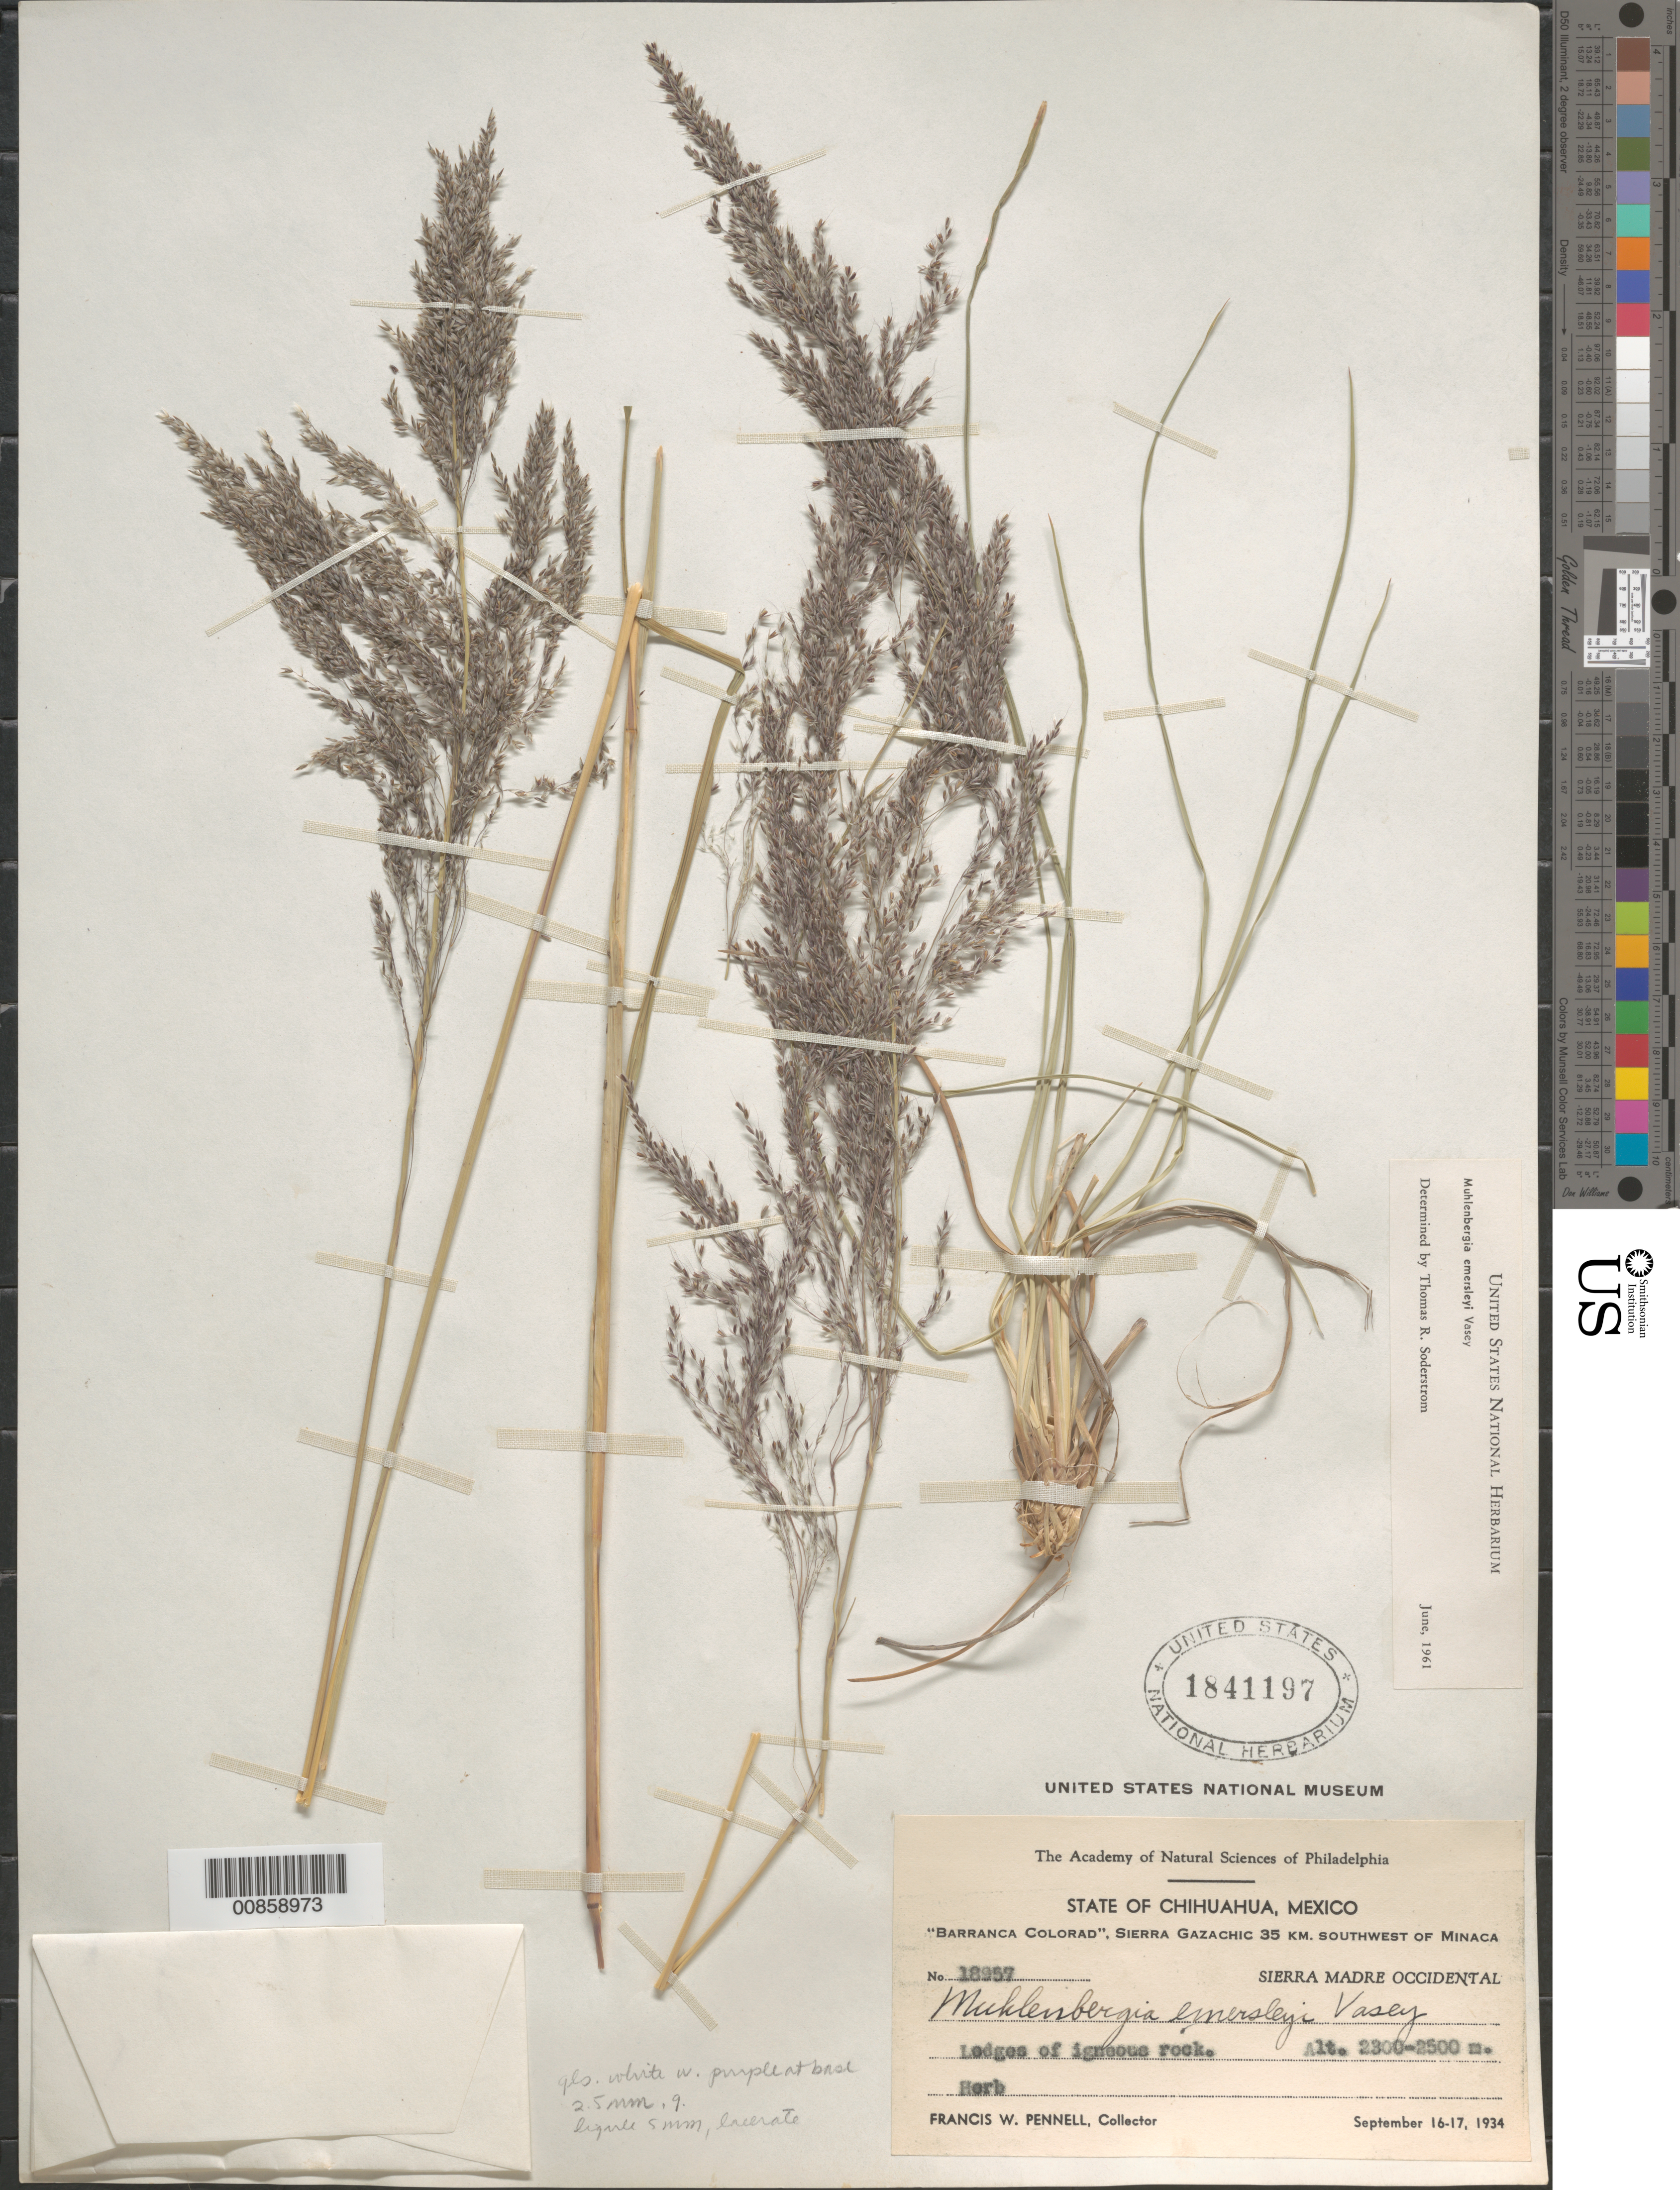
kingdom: Plantae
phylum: Tracheophyta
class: Liliopsida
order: Poales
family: Poaceae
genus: Muhlenbergia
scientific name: Muhlenbergia emersleyi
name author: Vasey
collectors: F. W. Pennell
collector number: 18957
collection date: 1934-09-16/1934-09-17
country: Mexico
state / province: Chihuahua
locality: Barranca Colorad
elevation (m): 2300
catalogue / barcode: US 1841197